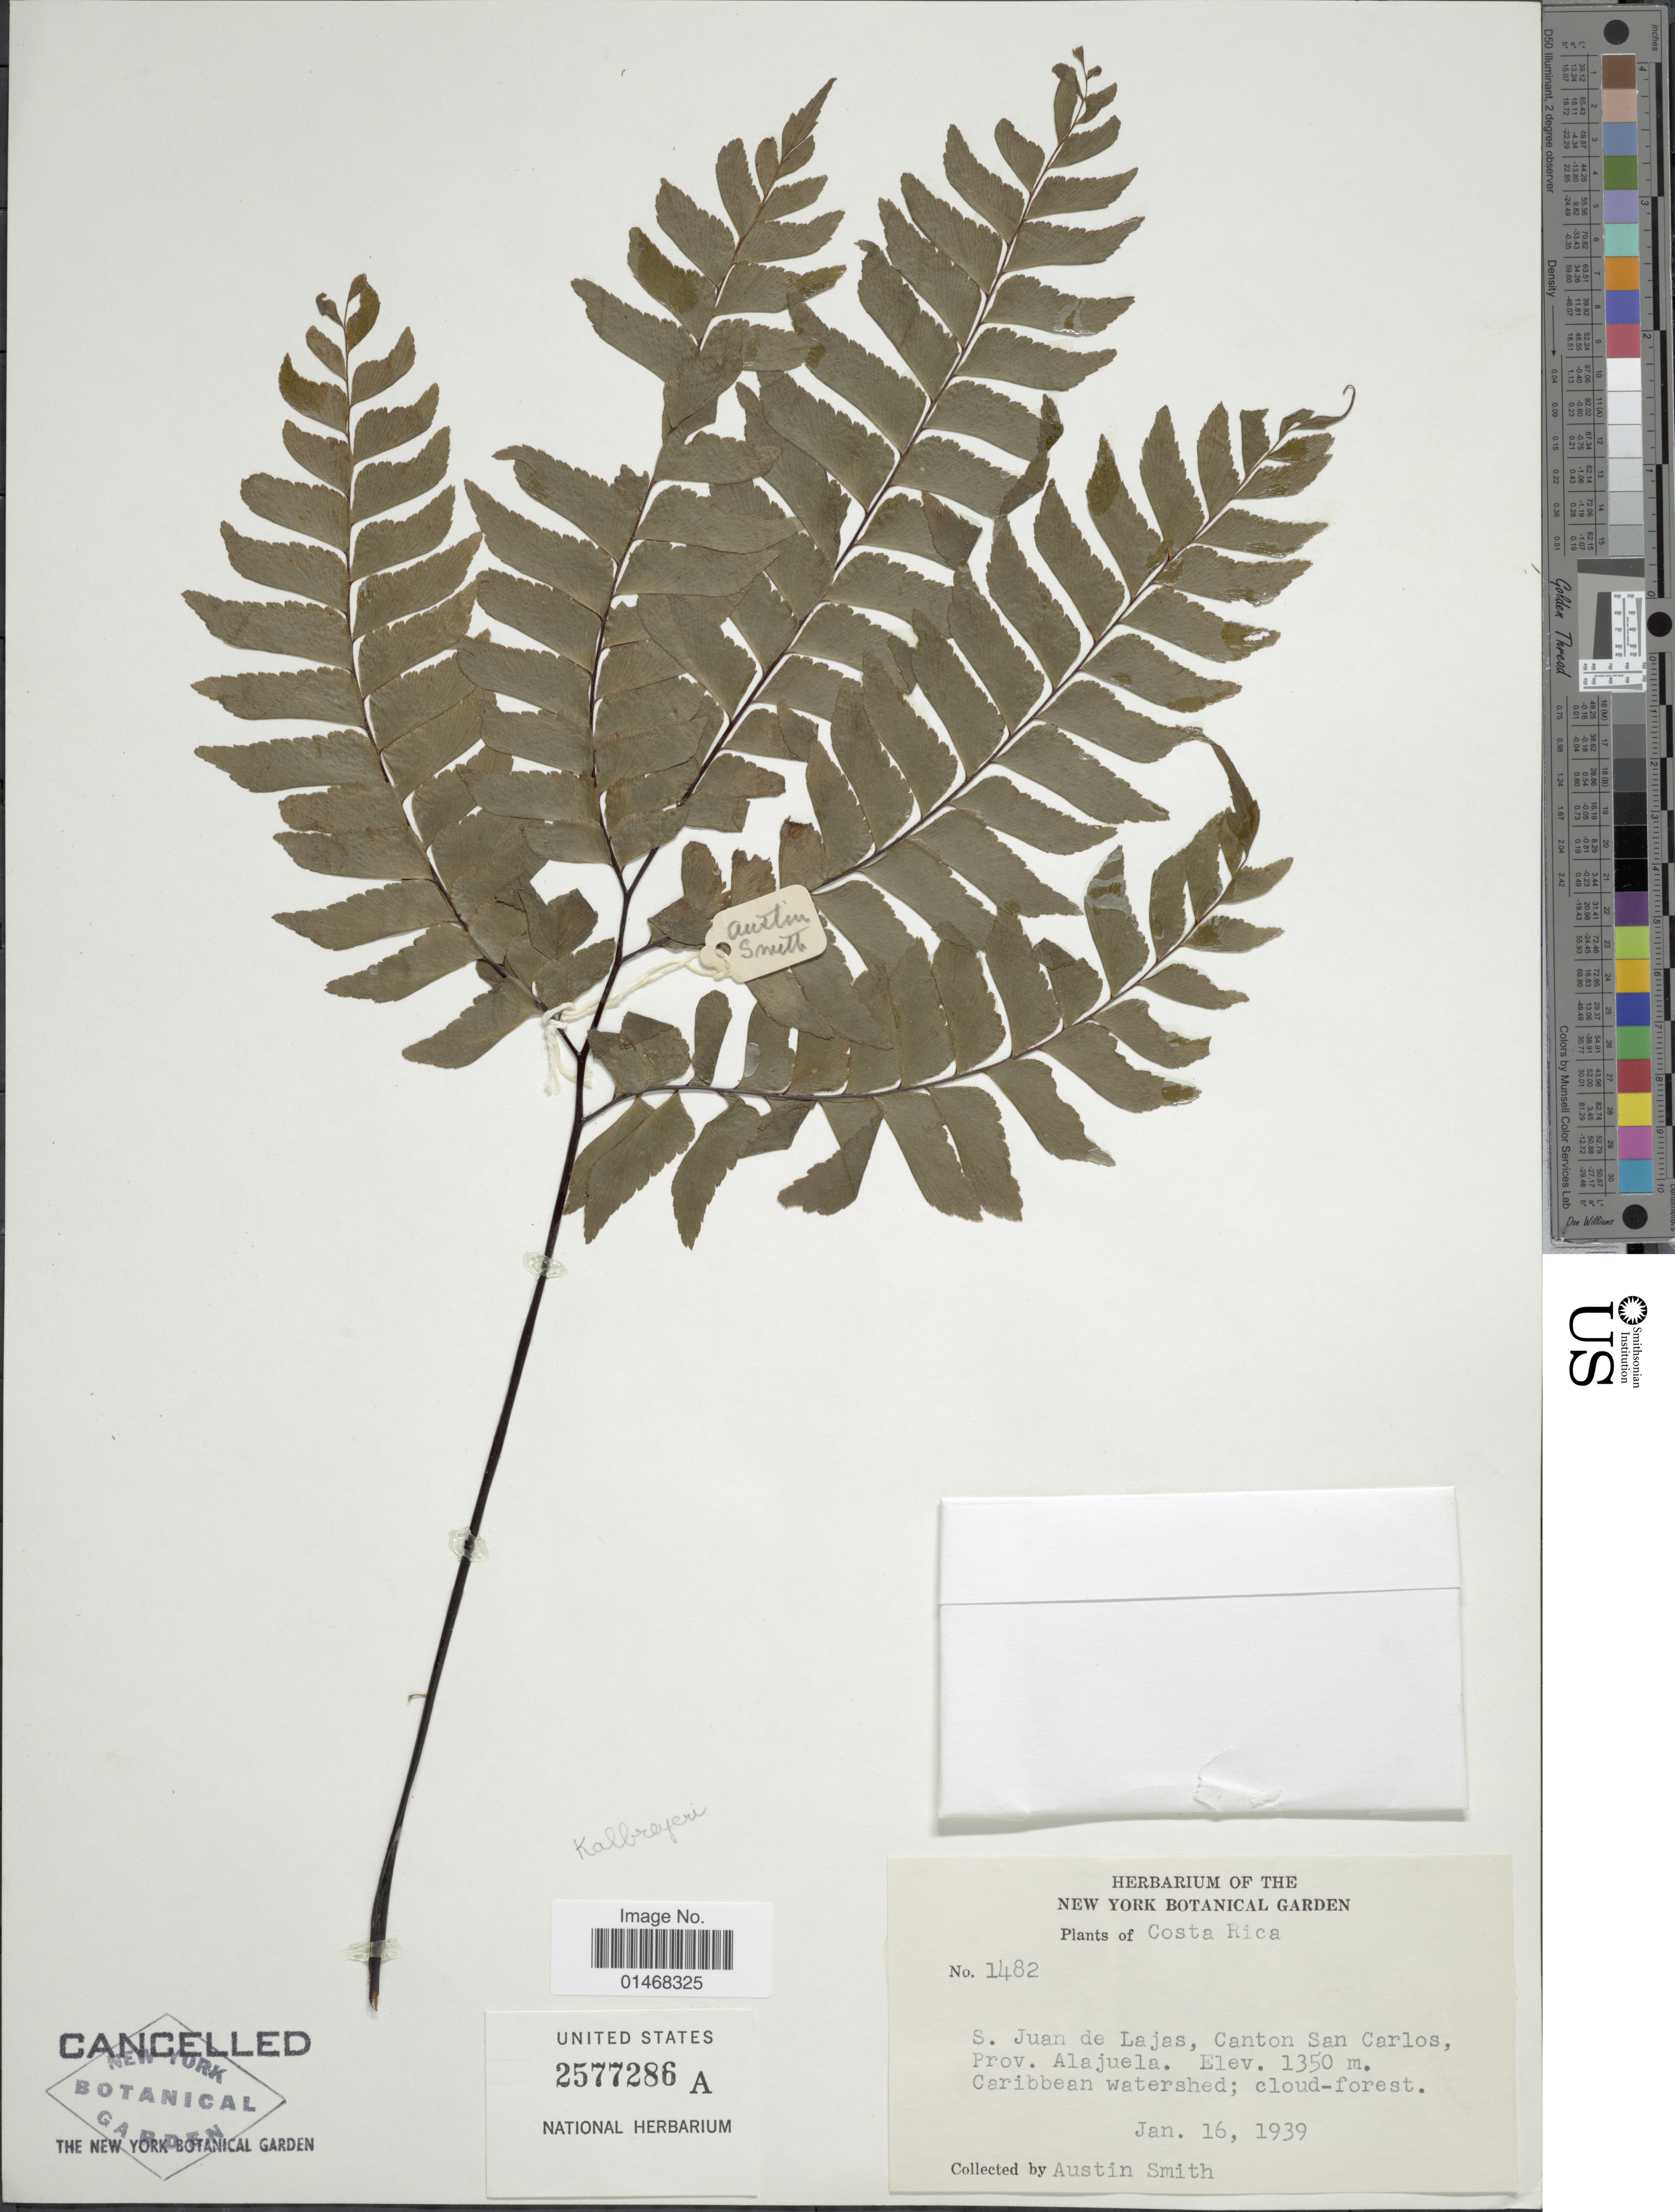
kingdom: Plantae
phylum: Tracheophyta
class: Polypodiopsida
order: Polypodiales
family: Pteridaceae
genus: Adiantum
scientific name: Adiantum urophyllum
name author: Hook.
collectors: Aust P. Smith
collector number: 1482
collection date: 1939-01-16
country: Costa Rica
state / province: Alajuela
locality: S. Juan de Lajas, canton San Carlos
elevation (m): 1350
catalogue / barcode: US 2577286A